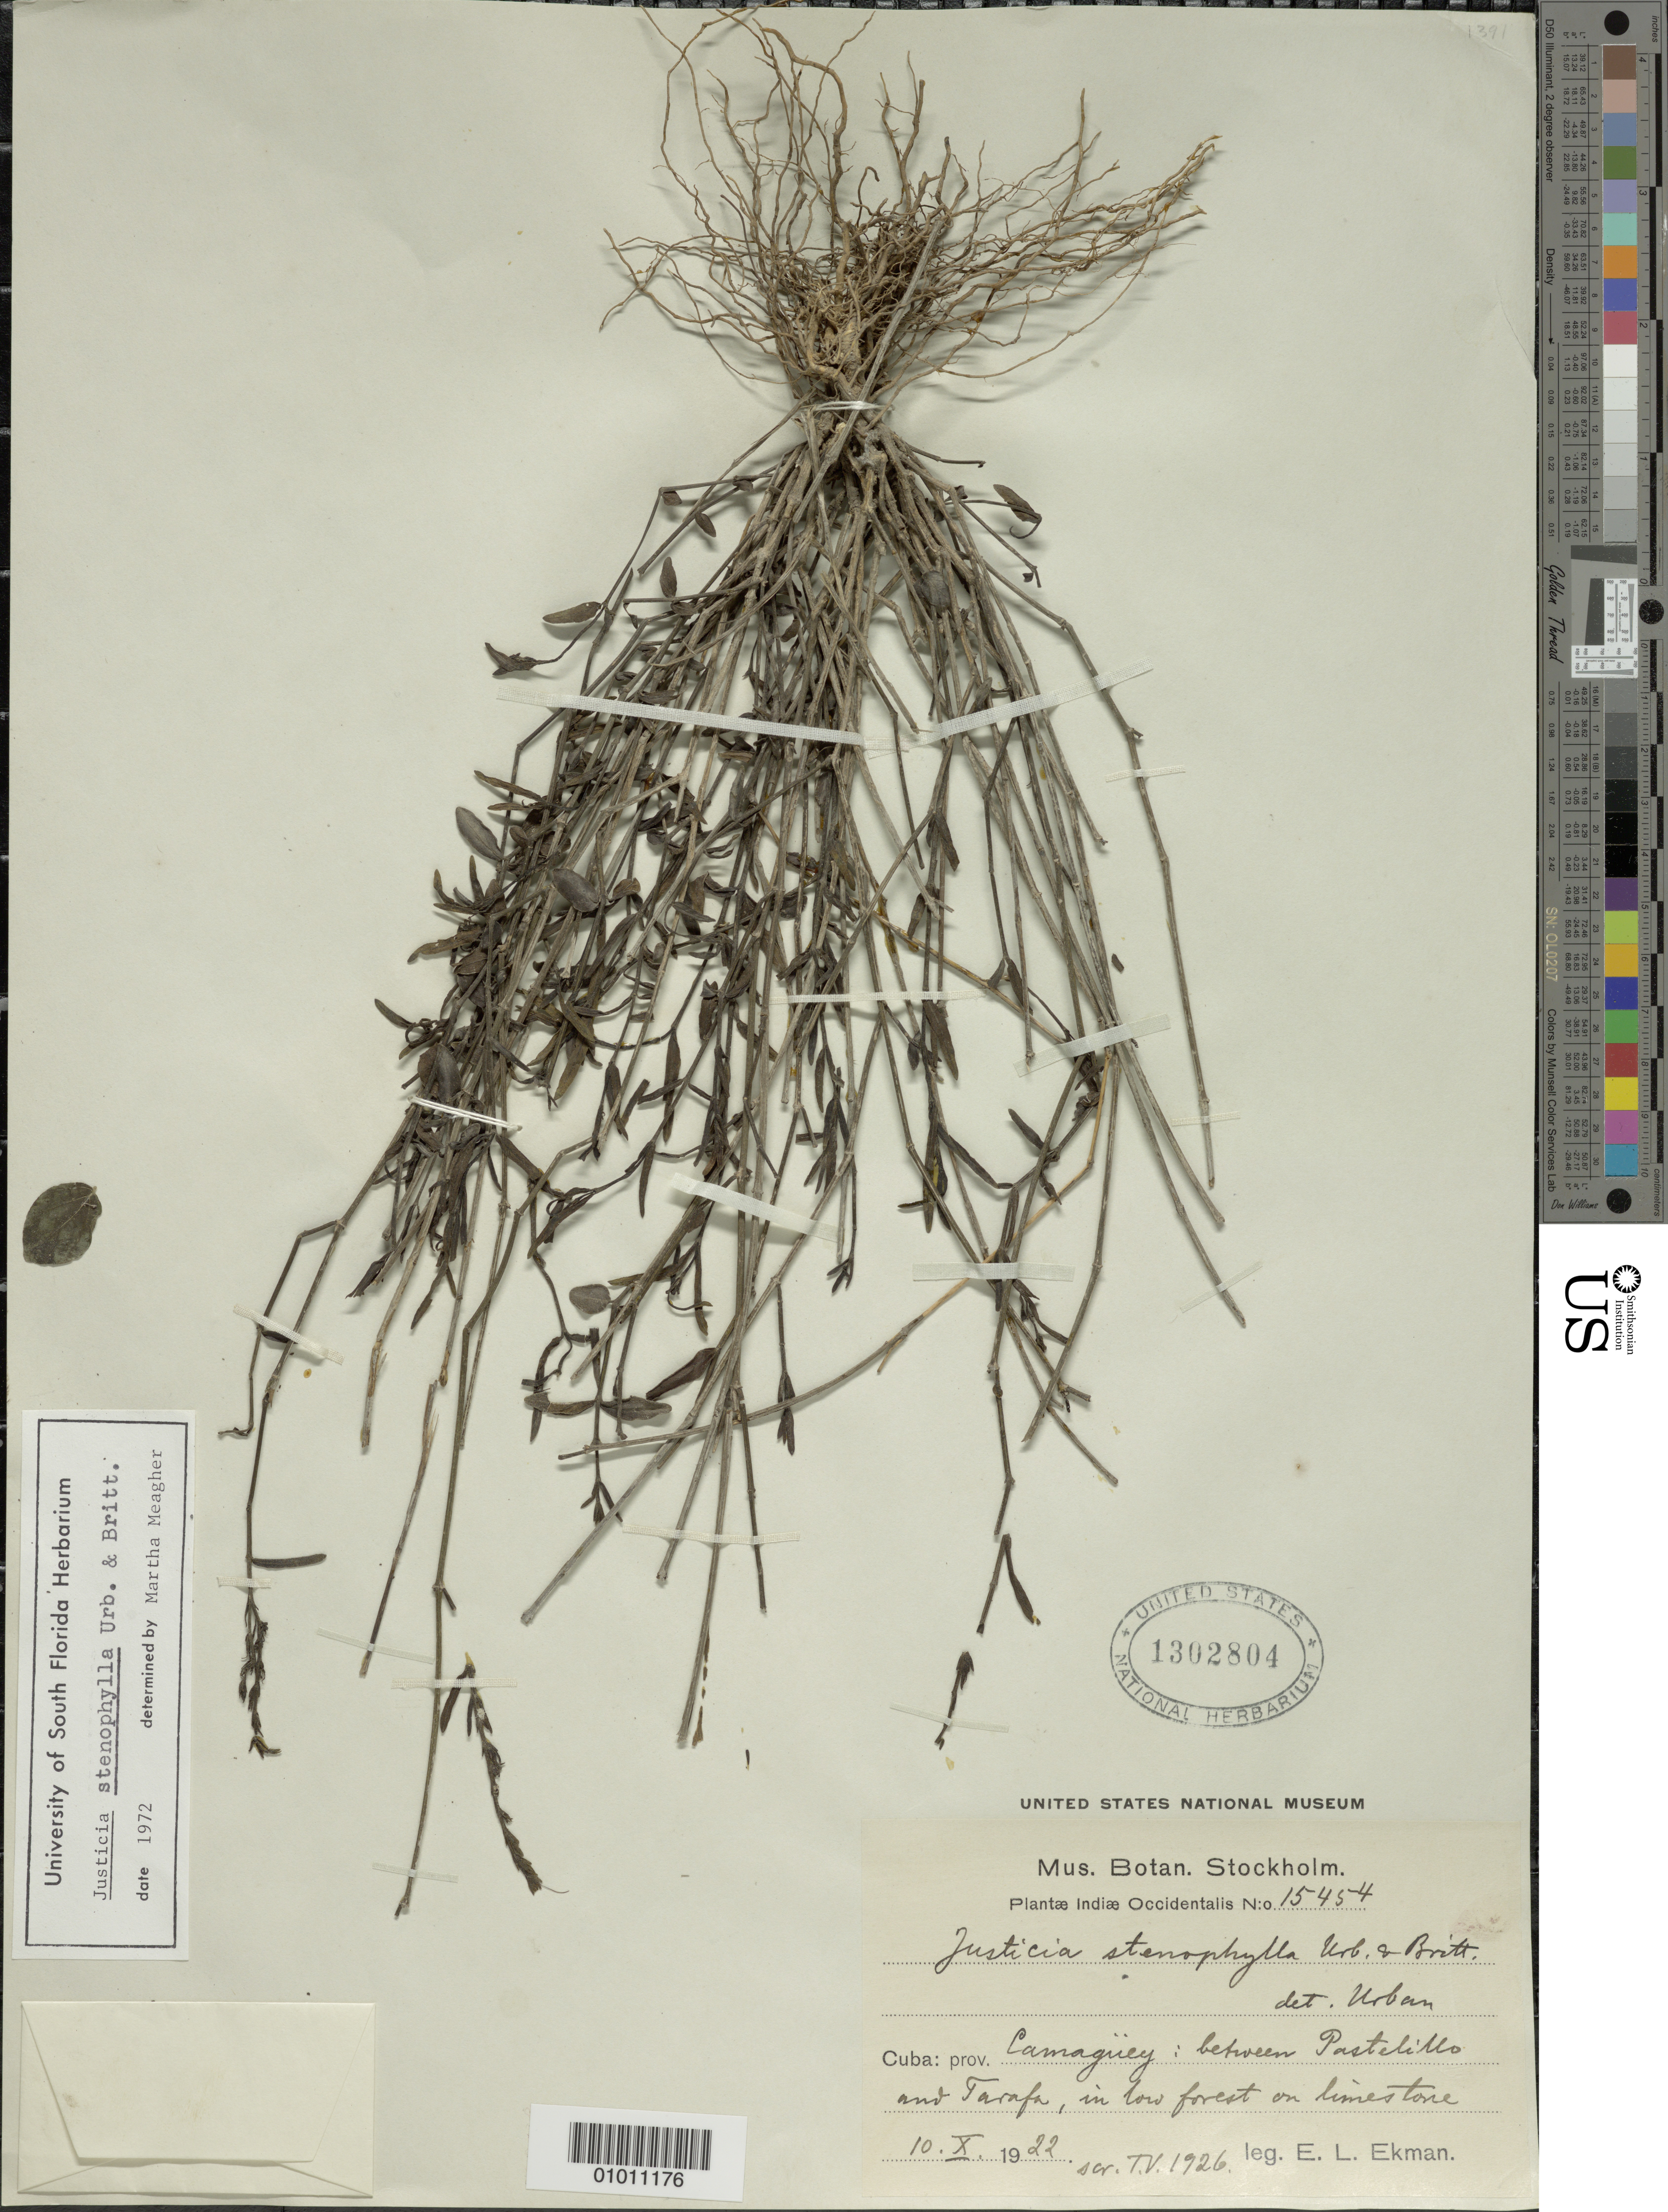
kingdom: Plantae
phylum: Tracheophyta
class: Magnoliopsida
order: Lamiales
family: Acanthaceae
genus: Justicia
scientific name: Justicia stenophylla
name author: Urb. & Britton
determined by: Meagher, M.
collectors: E. L. Ekman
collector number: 15454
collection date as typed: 10 Oct 1922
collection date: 1922-10-10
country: Cuba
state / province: Camagüey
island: Cuba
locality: Between Pastelillo and Tarafa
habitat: In low forest on limestone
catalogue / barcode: US 1302804